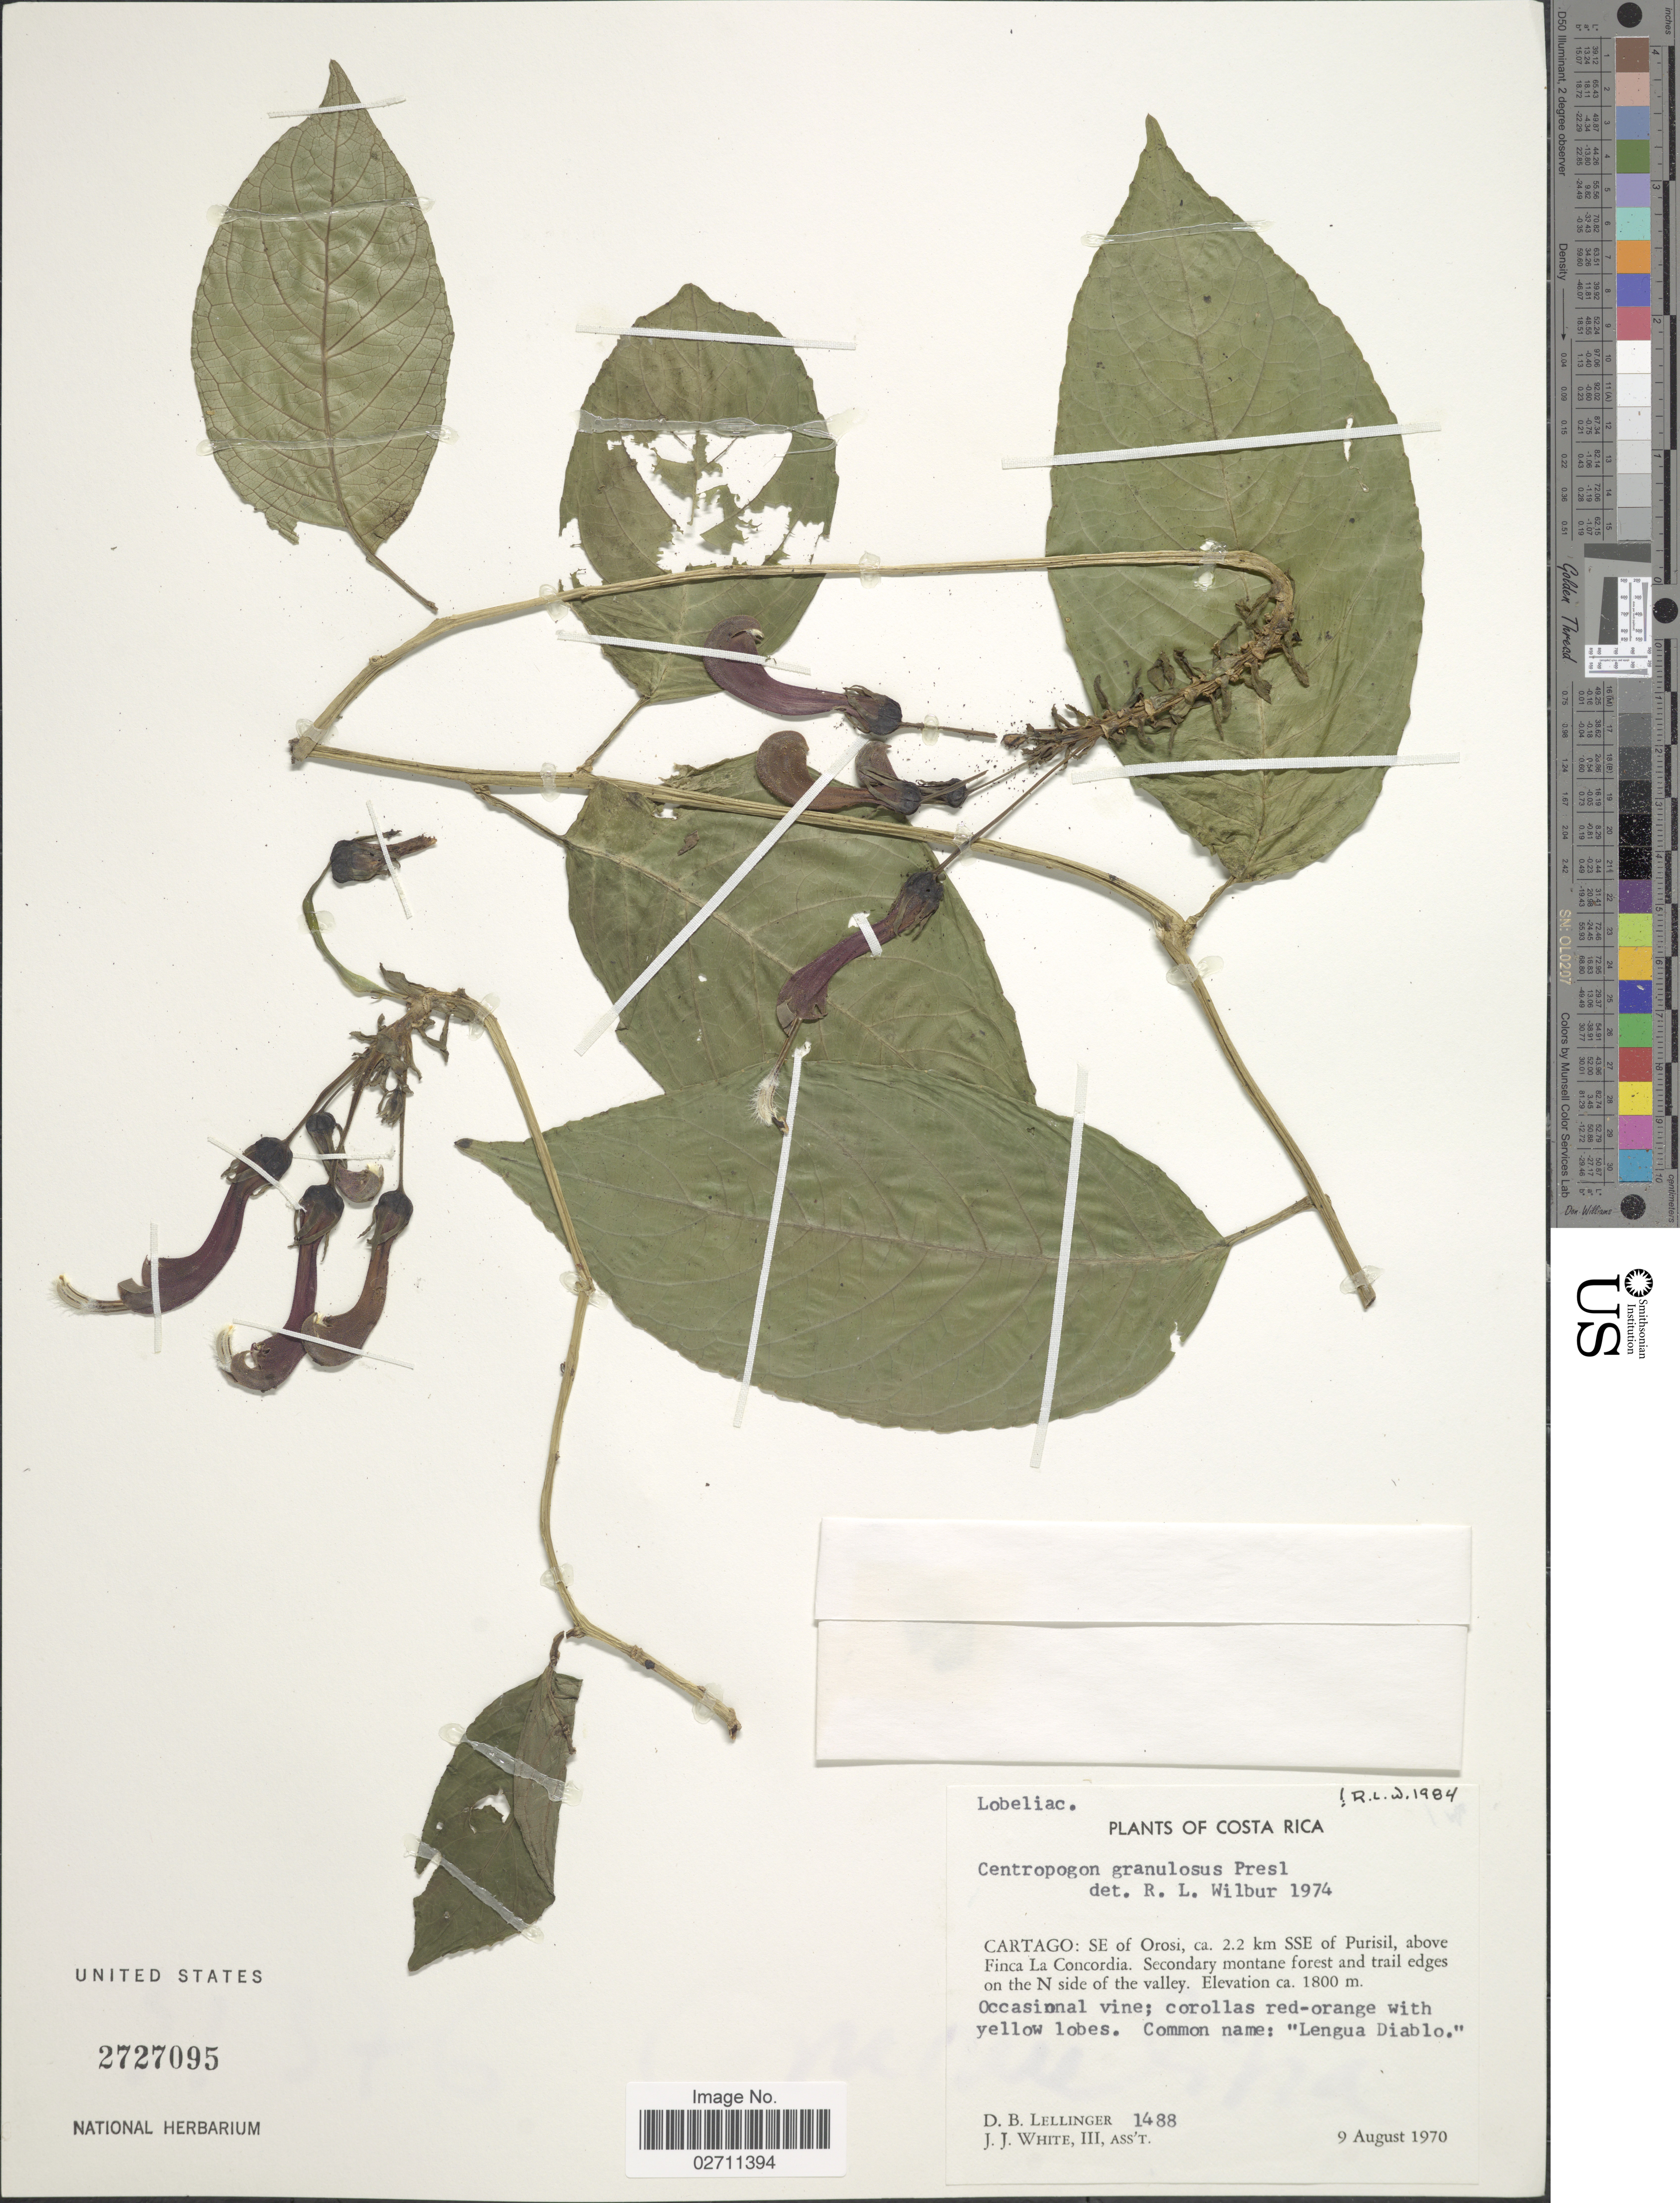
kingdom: Plantae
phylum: Tracheophyta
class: Magnoliopsida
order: Asterales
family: Campanulaceae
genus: Centropogon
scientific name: Centropogon granulosus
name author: C. Presl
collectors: D. B. Lellinger & J. J. White III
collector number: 1488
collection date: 1970-08-09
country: Costa Rica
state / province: Cartago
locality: SE of Orosi, ca. 2.2 km SSE of Purisil, above Finca La Concordia, secondary montane forest and trail edges on the N side of the valley.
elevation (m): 1800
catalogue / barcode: US 2727095